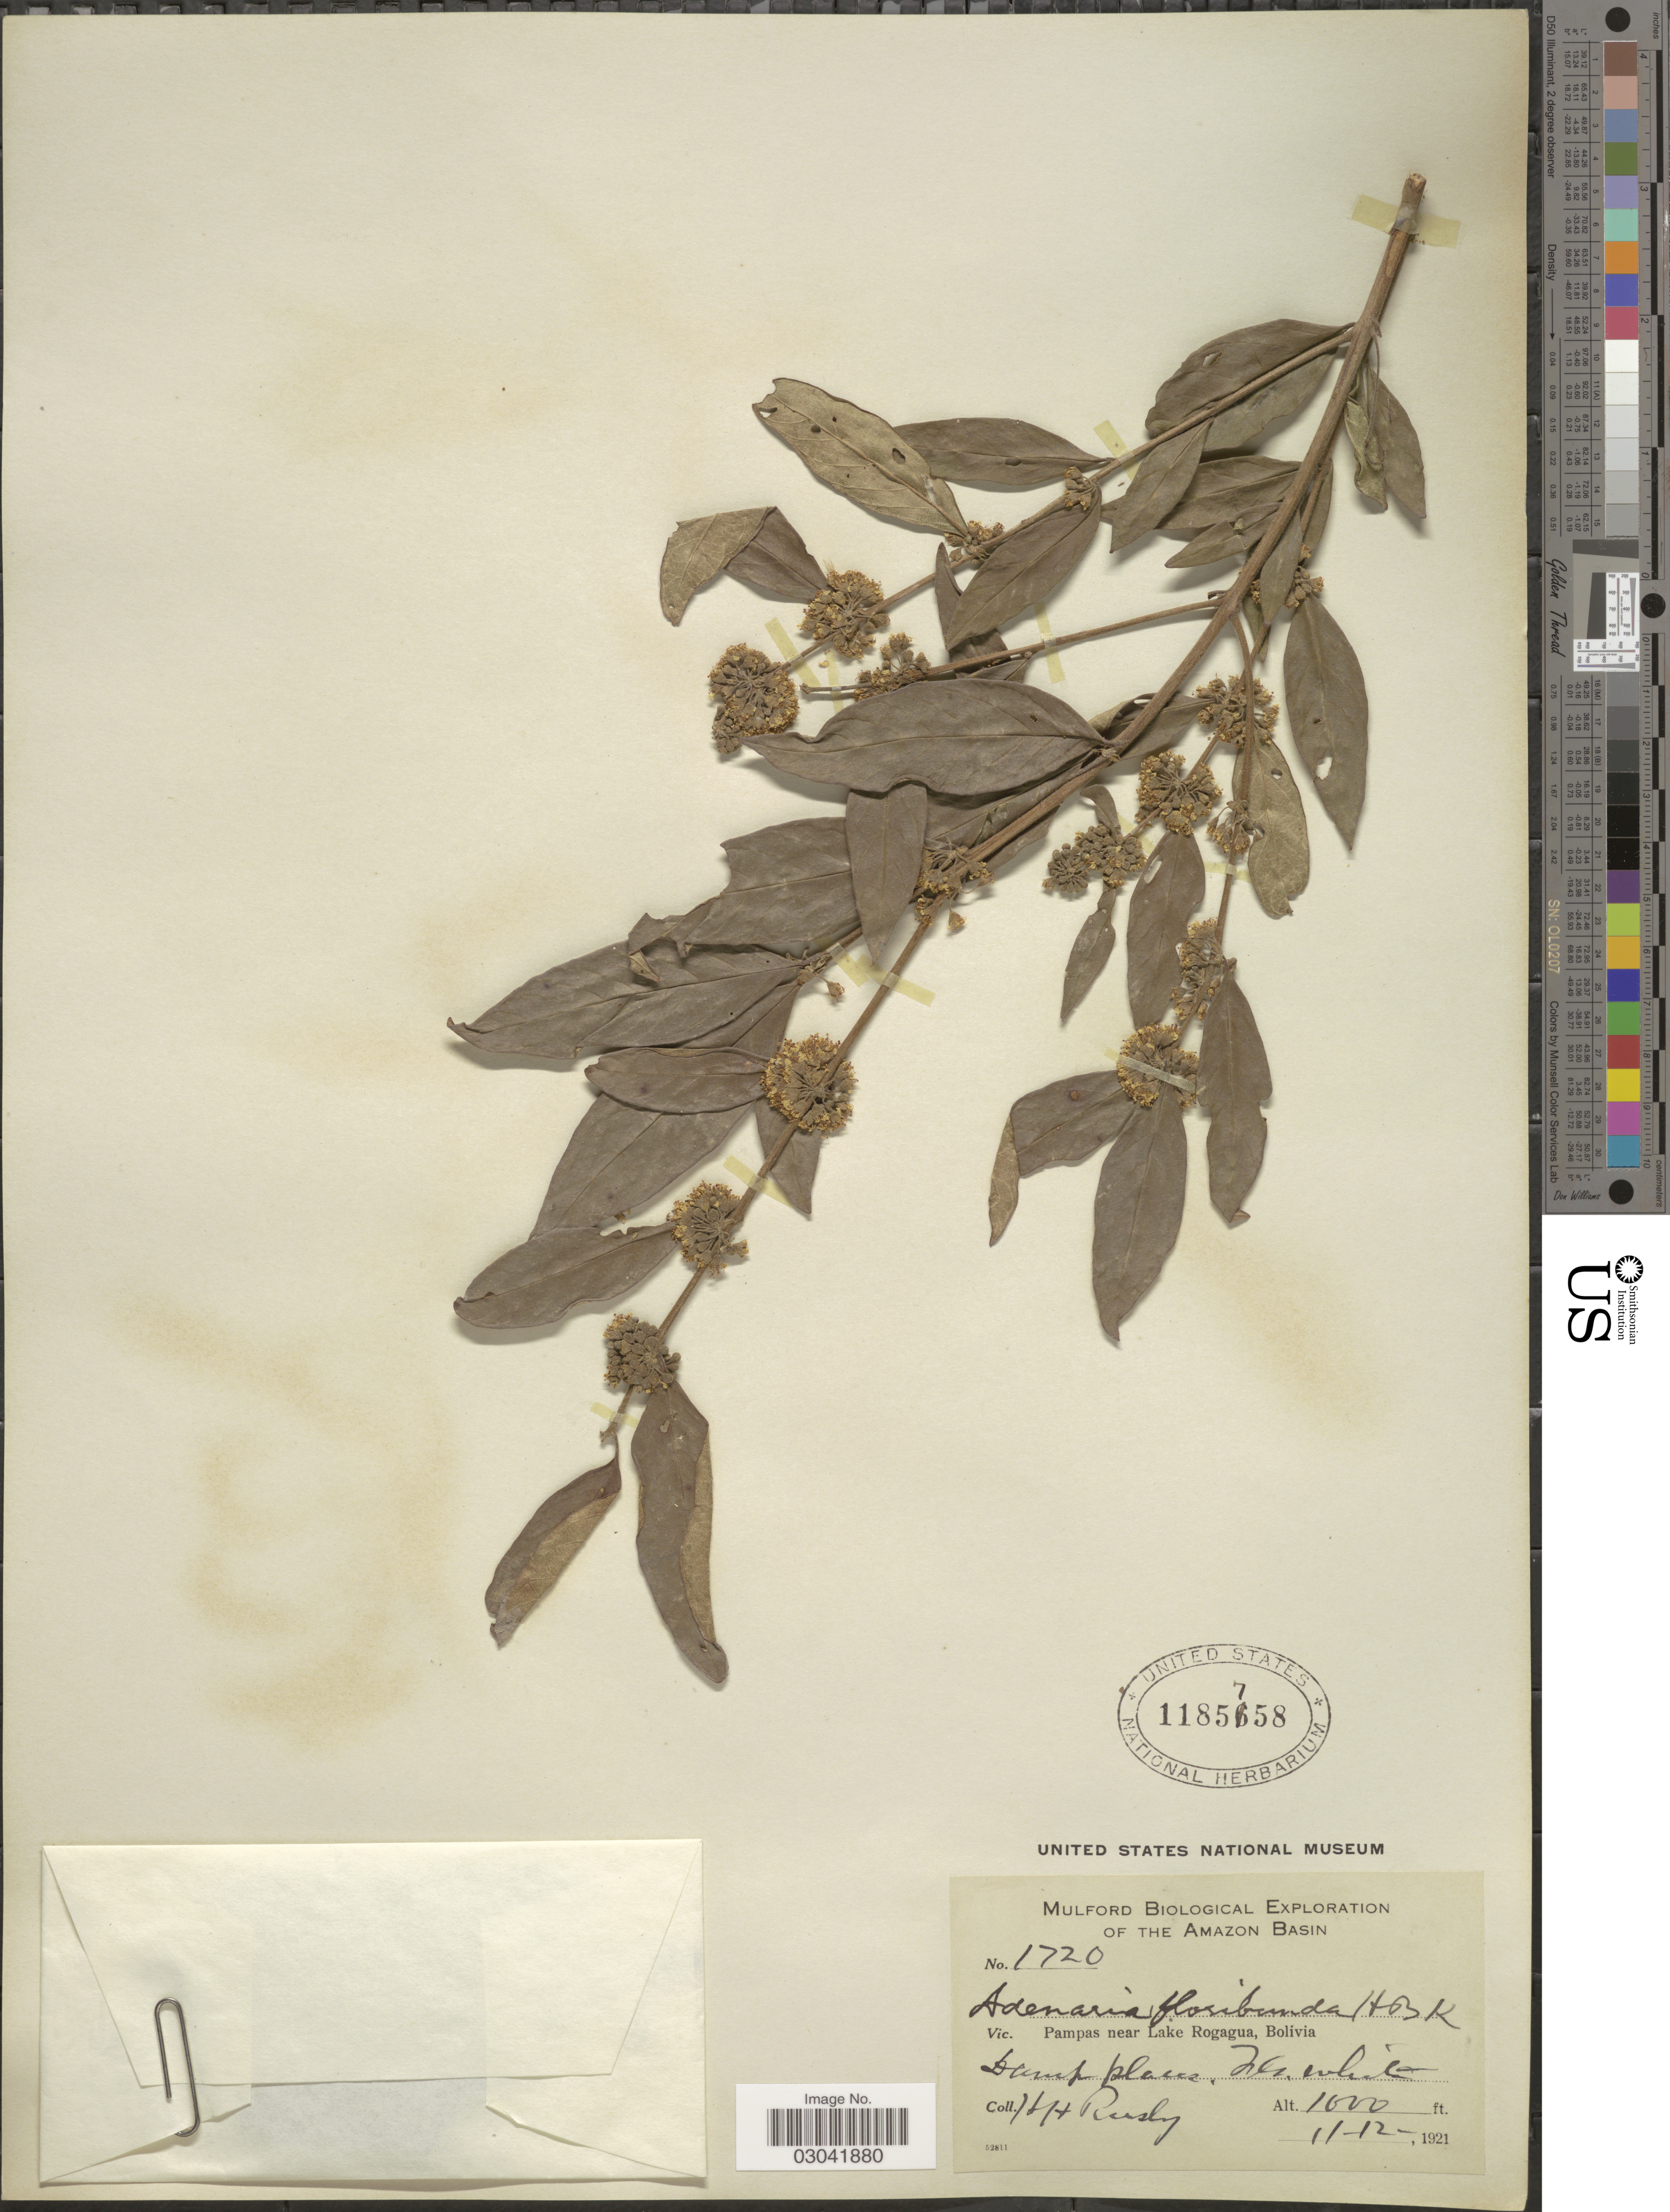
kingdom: Plantae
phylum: Tracheophyta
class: Magnoliopsida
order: Myrtales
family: Lythraceae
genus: Adenaria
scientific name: Adenaria floribunda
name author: Kunth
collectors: H. H. Rusby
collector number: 1720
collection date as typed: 11-12-1921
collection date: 1921-11-12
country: Bolivia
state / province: Beni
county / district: José Ballivián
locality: Pampas near Lake Rogagua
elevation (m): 305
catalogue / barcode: US 1185758